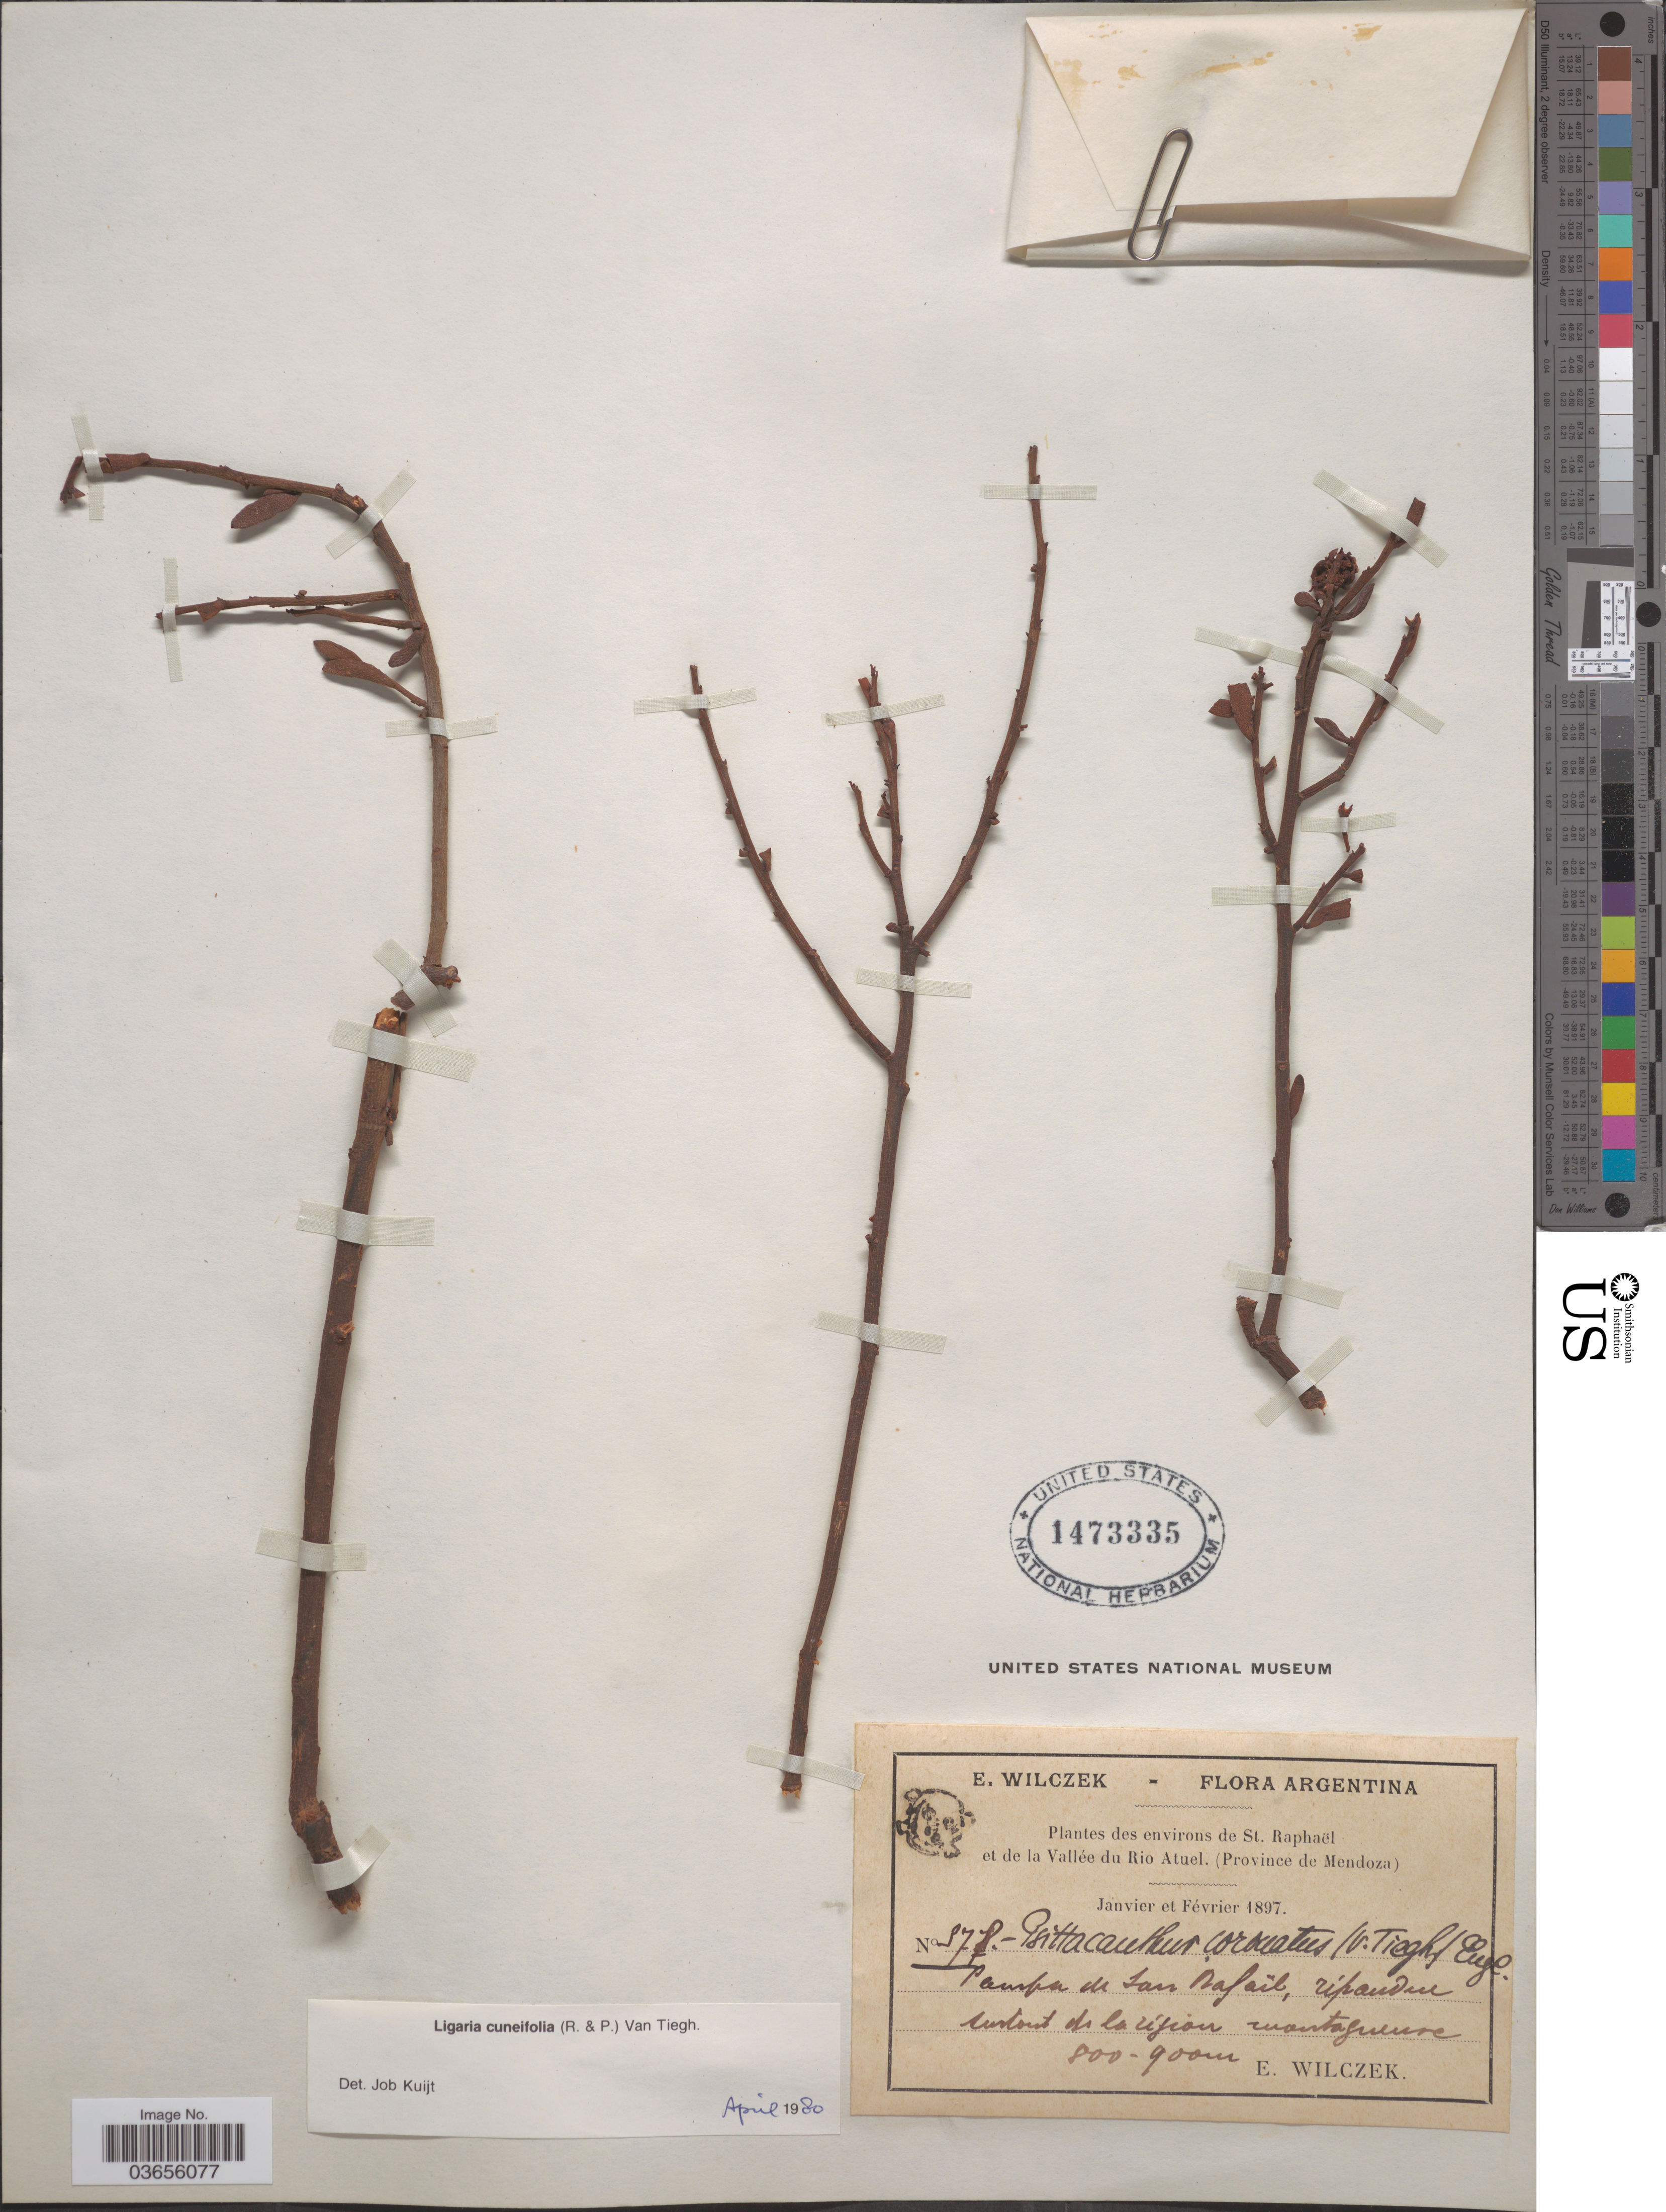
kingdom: Plantae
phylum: Tracheophyta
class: Magnoliopsida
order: Santalales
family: Loranthaceae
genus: Ligaria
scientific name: Ligaria cuneifolia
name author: (Ruiz & Pav.) Tiegh.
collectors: E. Wilczek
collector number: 378*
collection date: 1897-01/1897-02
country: Argentina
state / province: Mendoza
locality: Environs de St. Raphaël et de la Vallée du Rio Atuel. Pampa de San Rafaël.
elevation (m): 800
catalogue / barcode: US 1473335